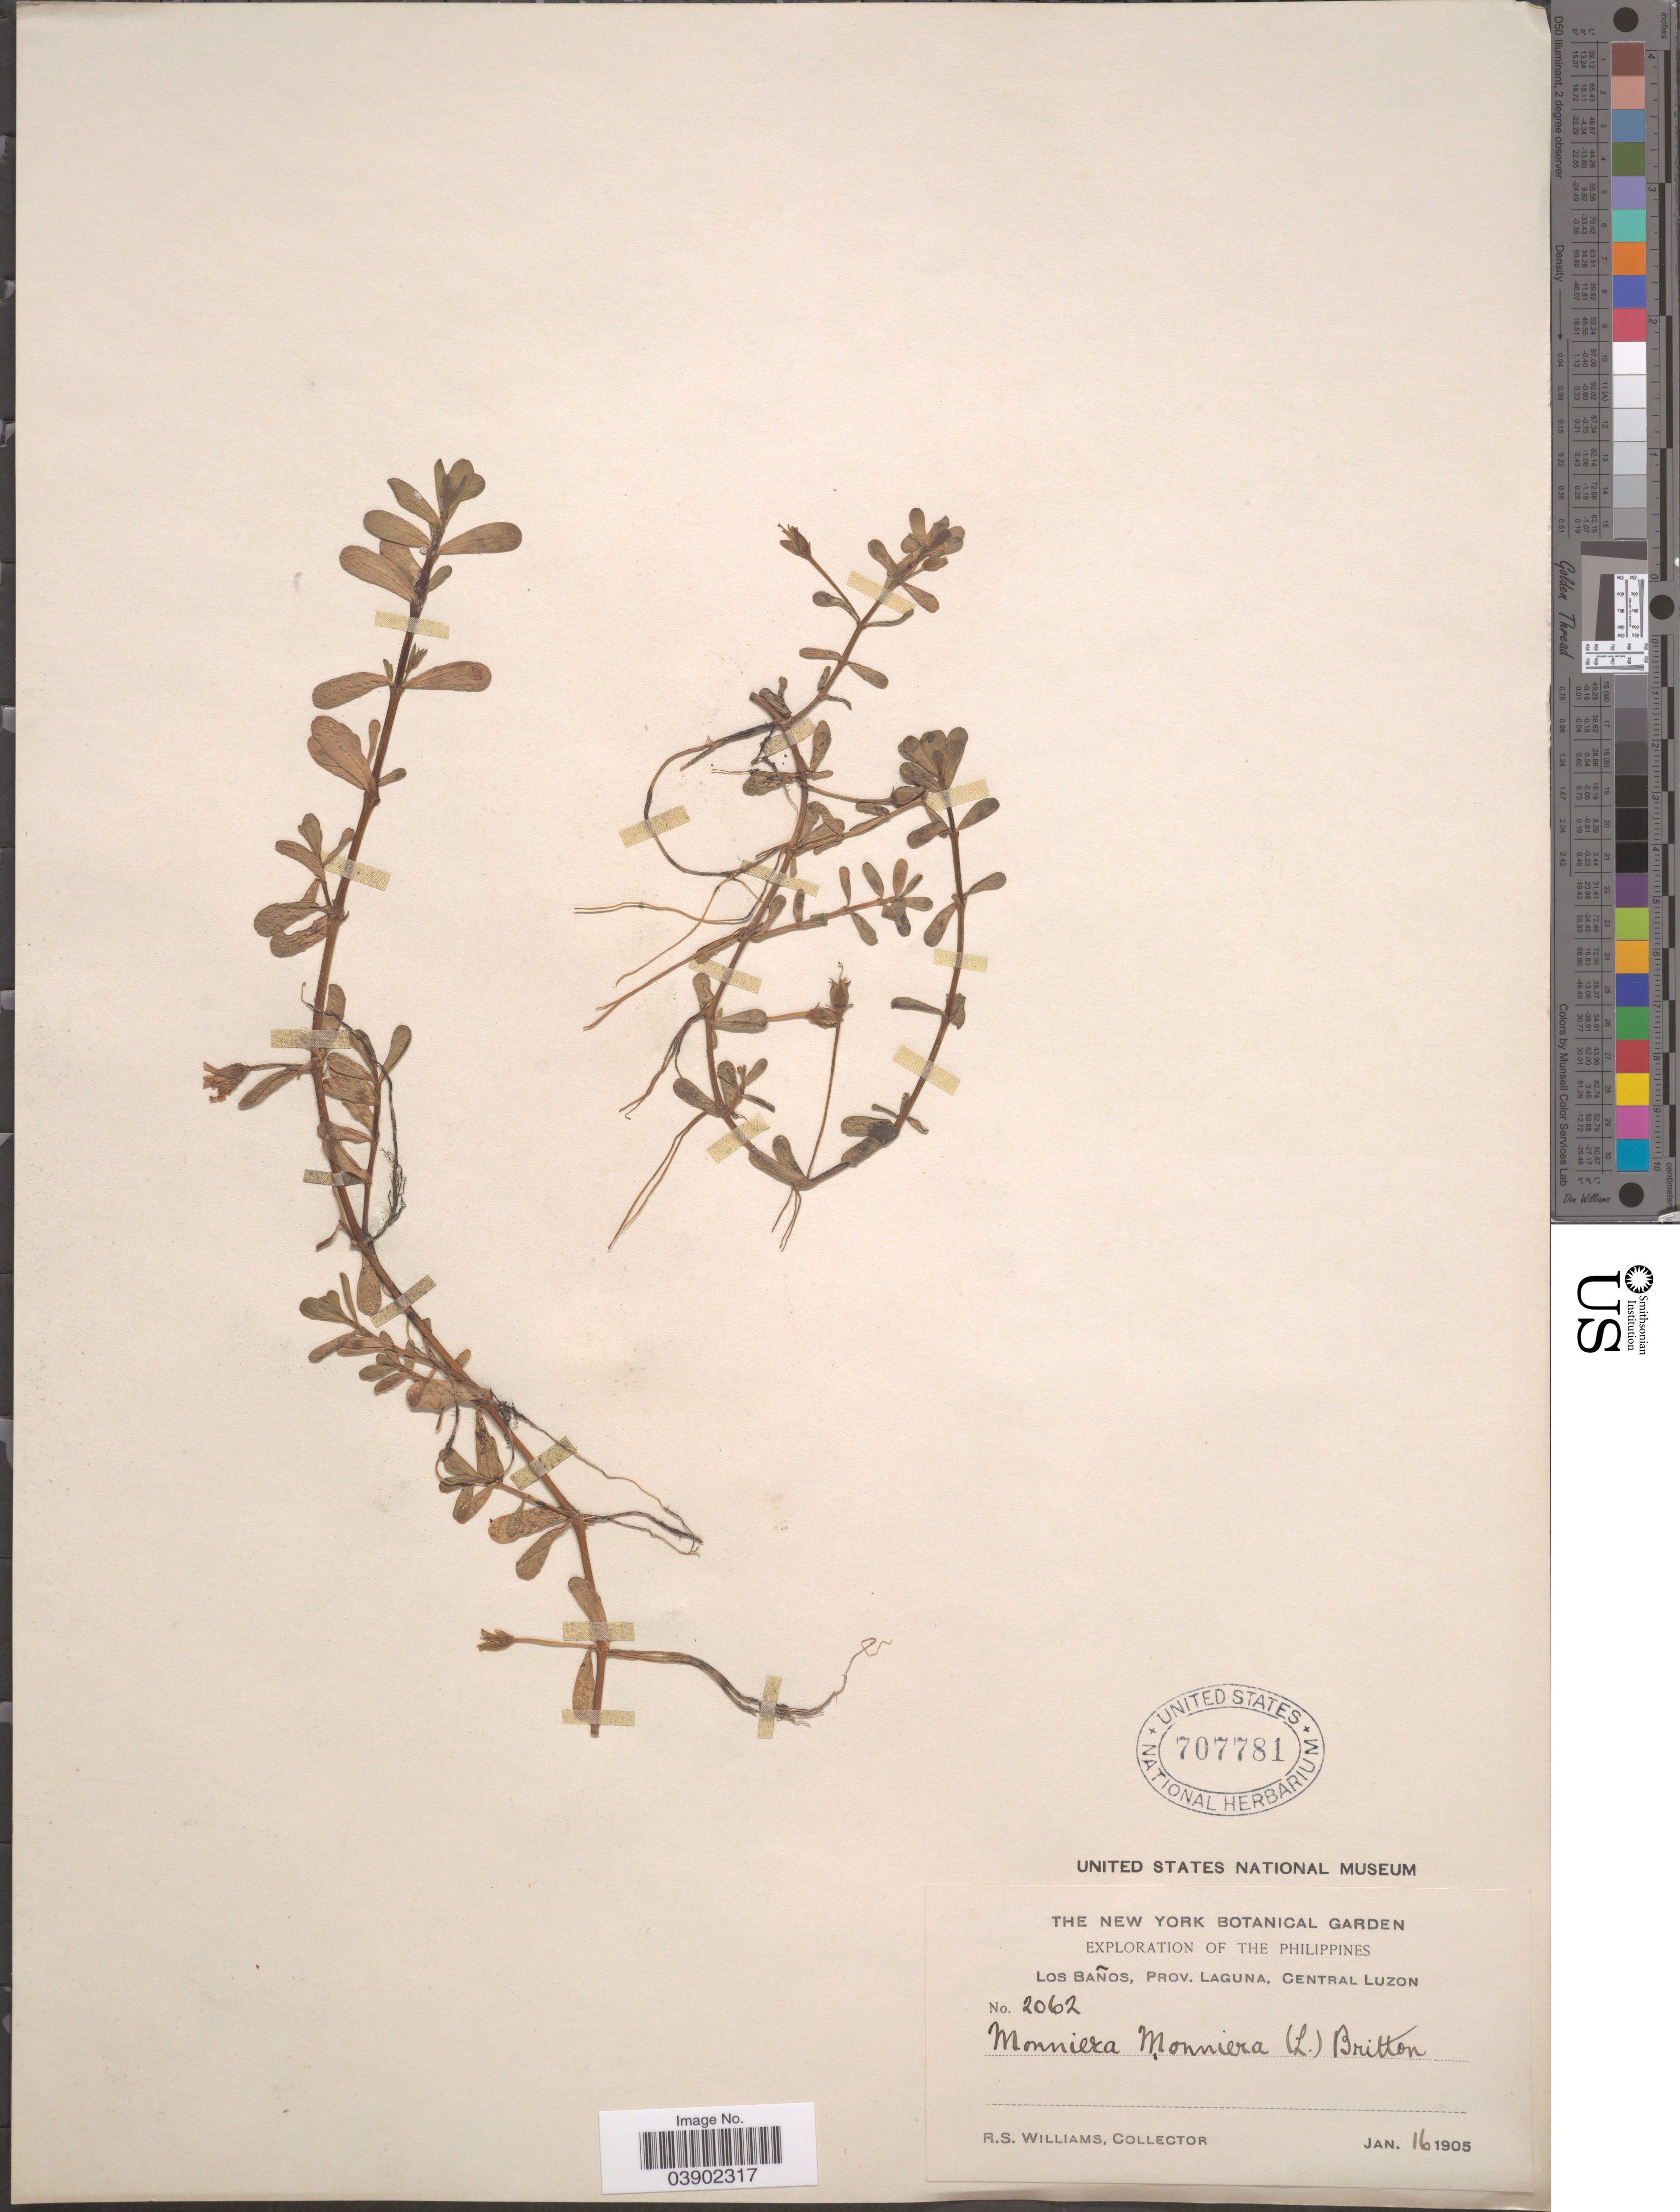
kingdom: Plantae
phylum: Tracheophyta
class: Magnoliopsida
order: Lamiales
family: Plantaginaceae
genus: Bacopa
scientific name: Bacopa monnieri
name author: (L.) Pennell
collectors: R. S. Williams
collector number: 2062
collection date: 1905-01-16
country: Philippines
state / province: Central Luzon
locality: Los Baños, Prov. Laguna.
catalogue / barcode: US 707781